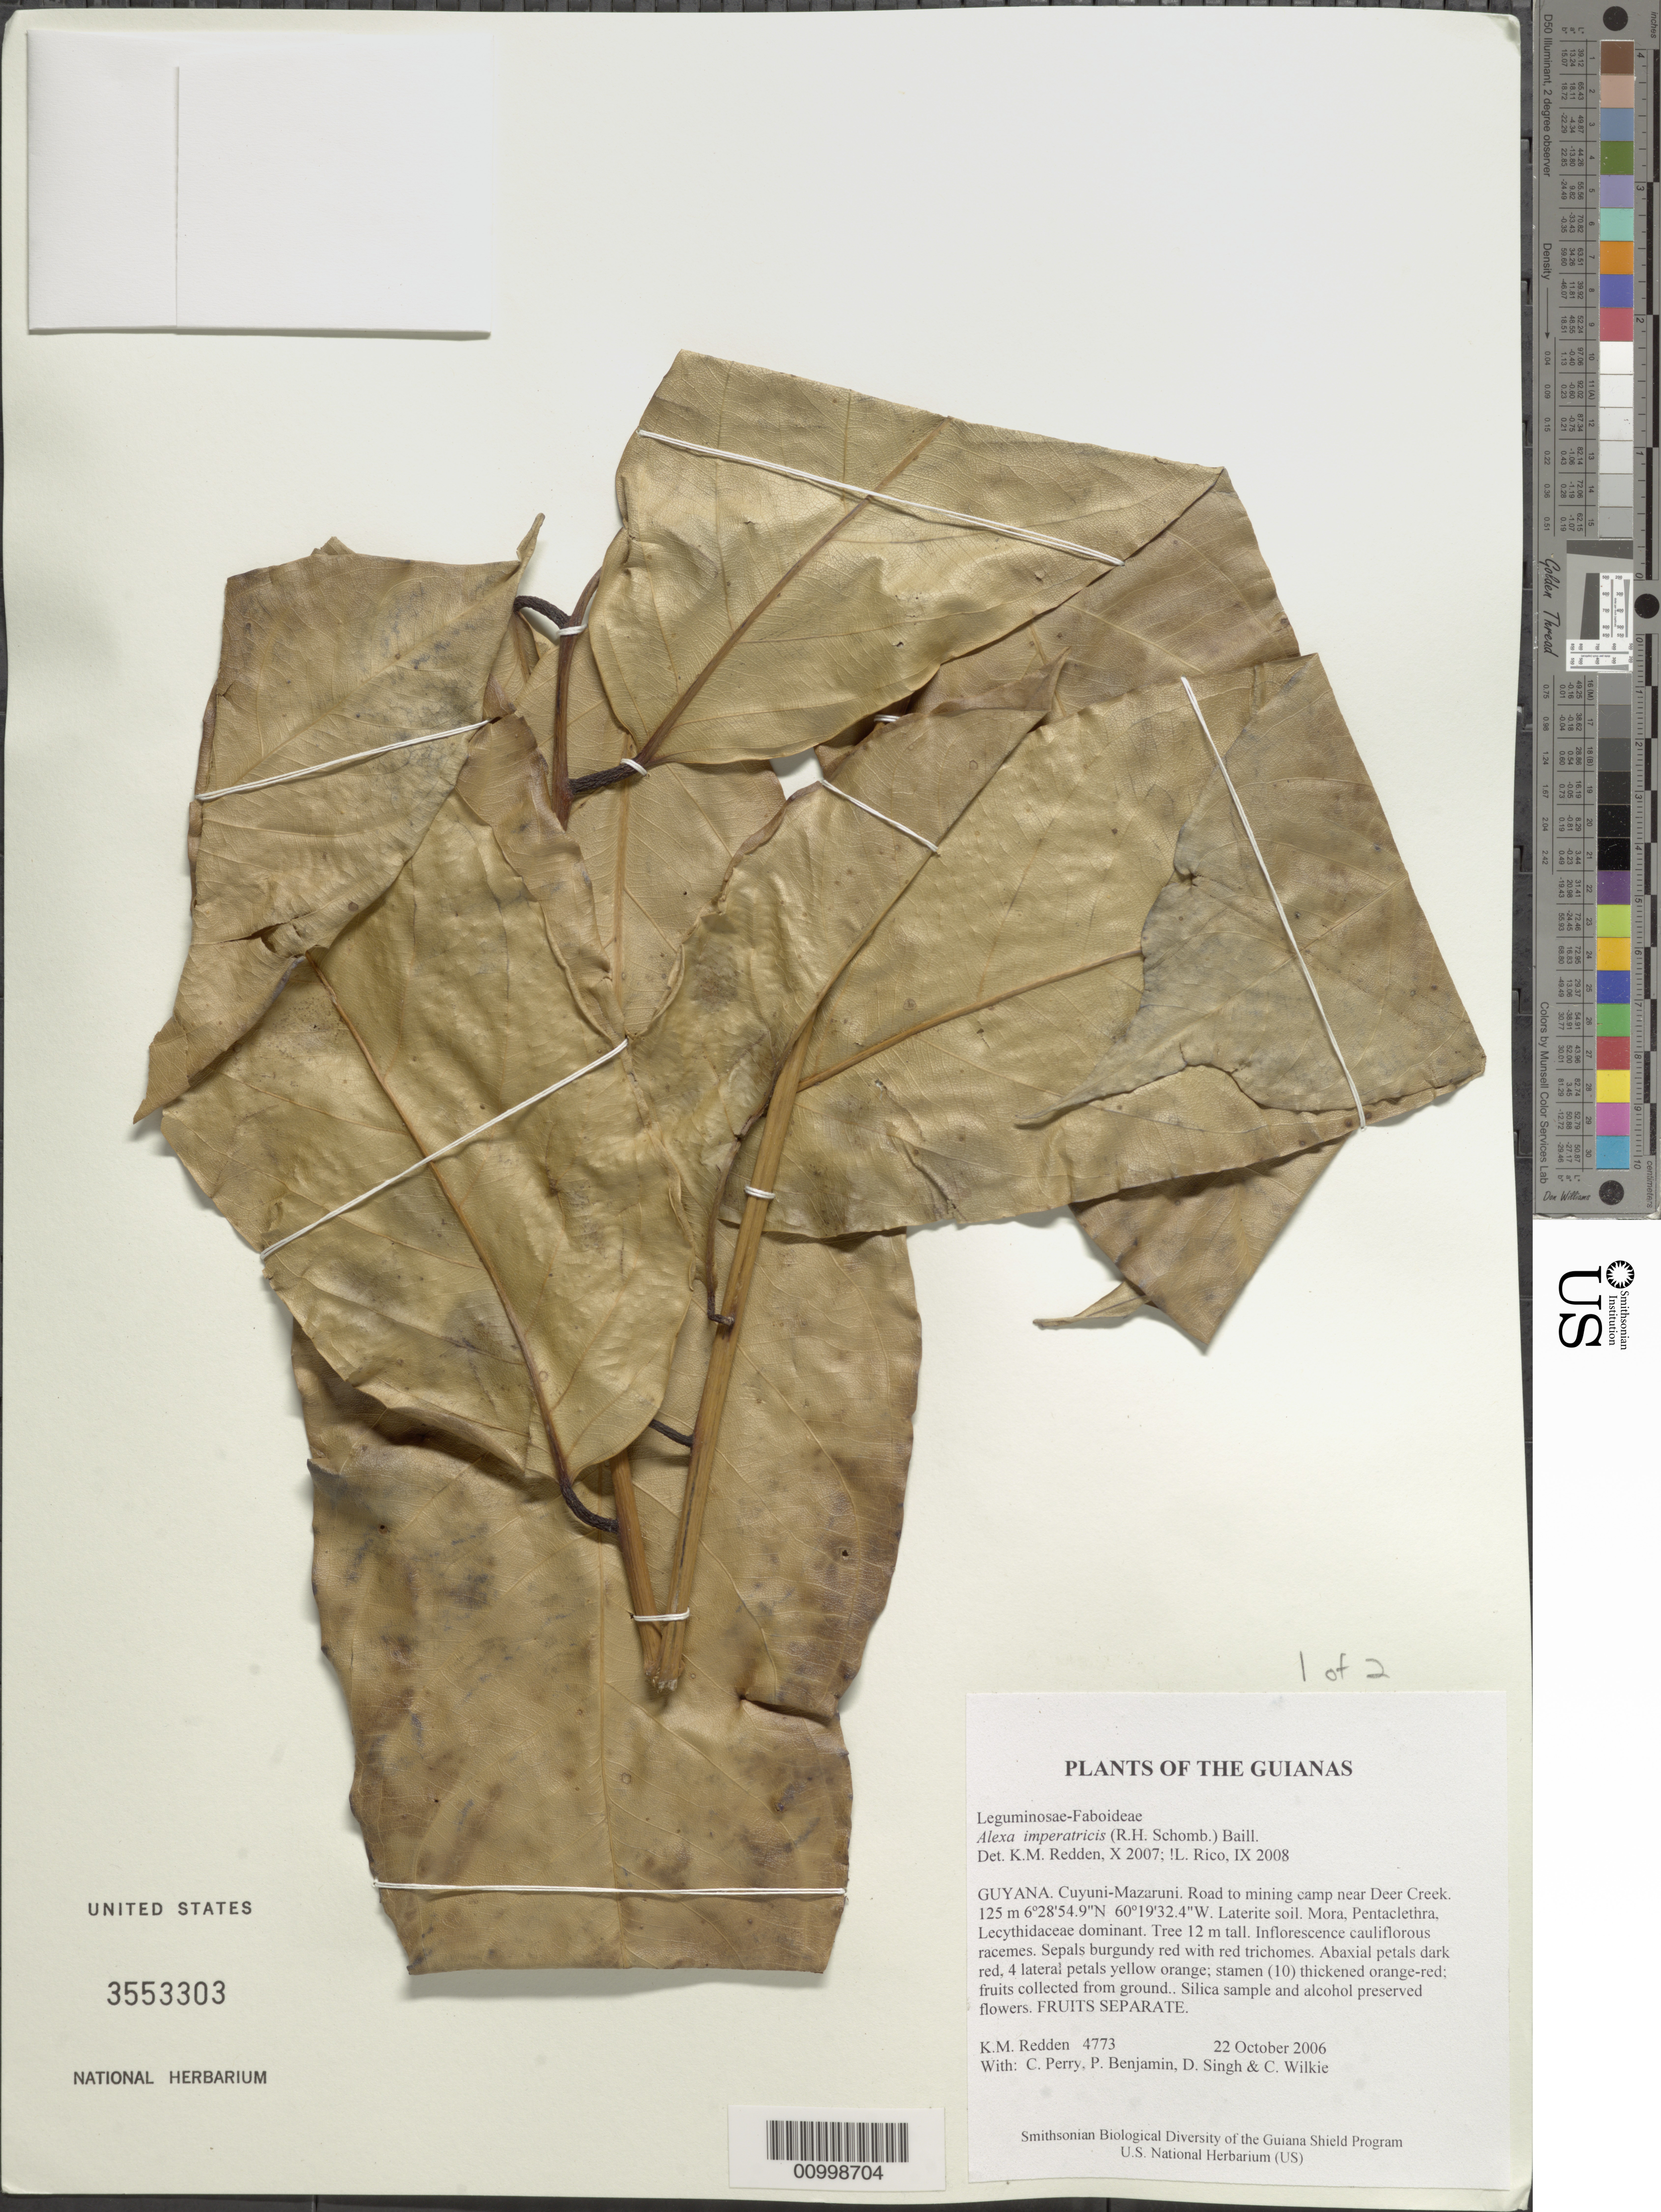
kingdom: Plantae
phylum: Tracheophyta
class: Magnoliopsida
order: Fabales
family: Fabaceae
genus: Alexa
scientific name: Alexa imperatricis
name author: (R.H. Schomb.) Baill.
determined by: Rico Arce, María de Lourdes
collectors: K. M. Redden, C. Perry, P. Benjamin, D. Singh & C. Wilkie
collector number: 4773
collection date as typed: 22 October 2006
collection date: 2006-10-22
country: Guyana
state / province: Cuyuni-Mazaruni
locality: Road to mining camp near Deer Creek.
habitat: Laterite soil. Mora, Pentaclethra, Lecythidaceae dominant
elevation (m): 125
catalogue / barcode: US 3553303